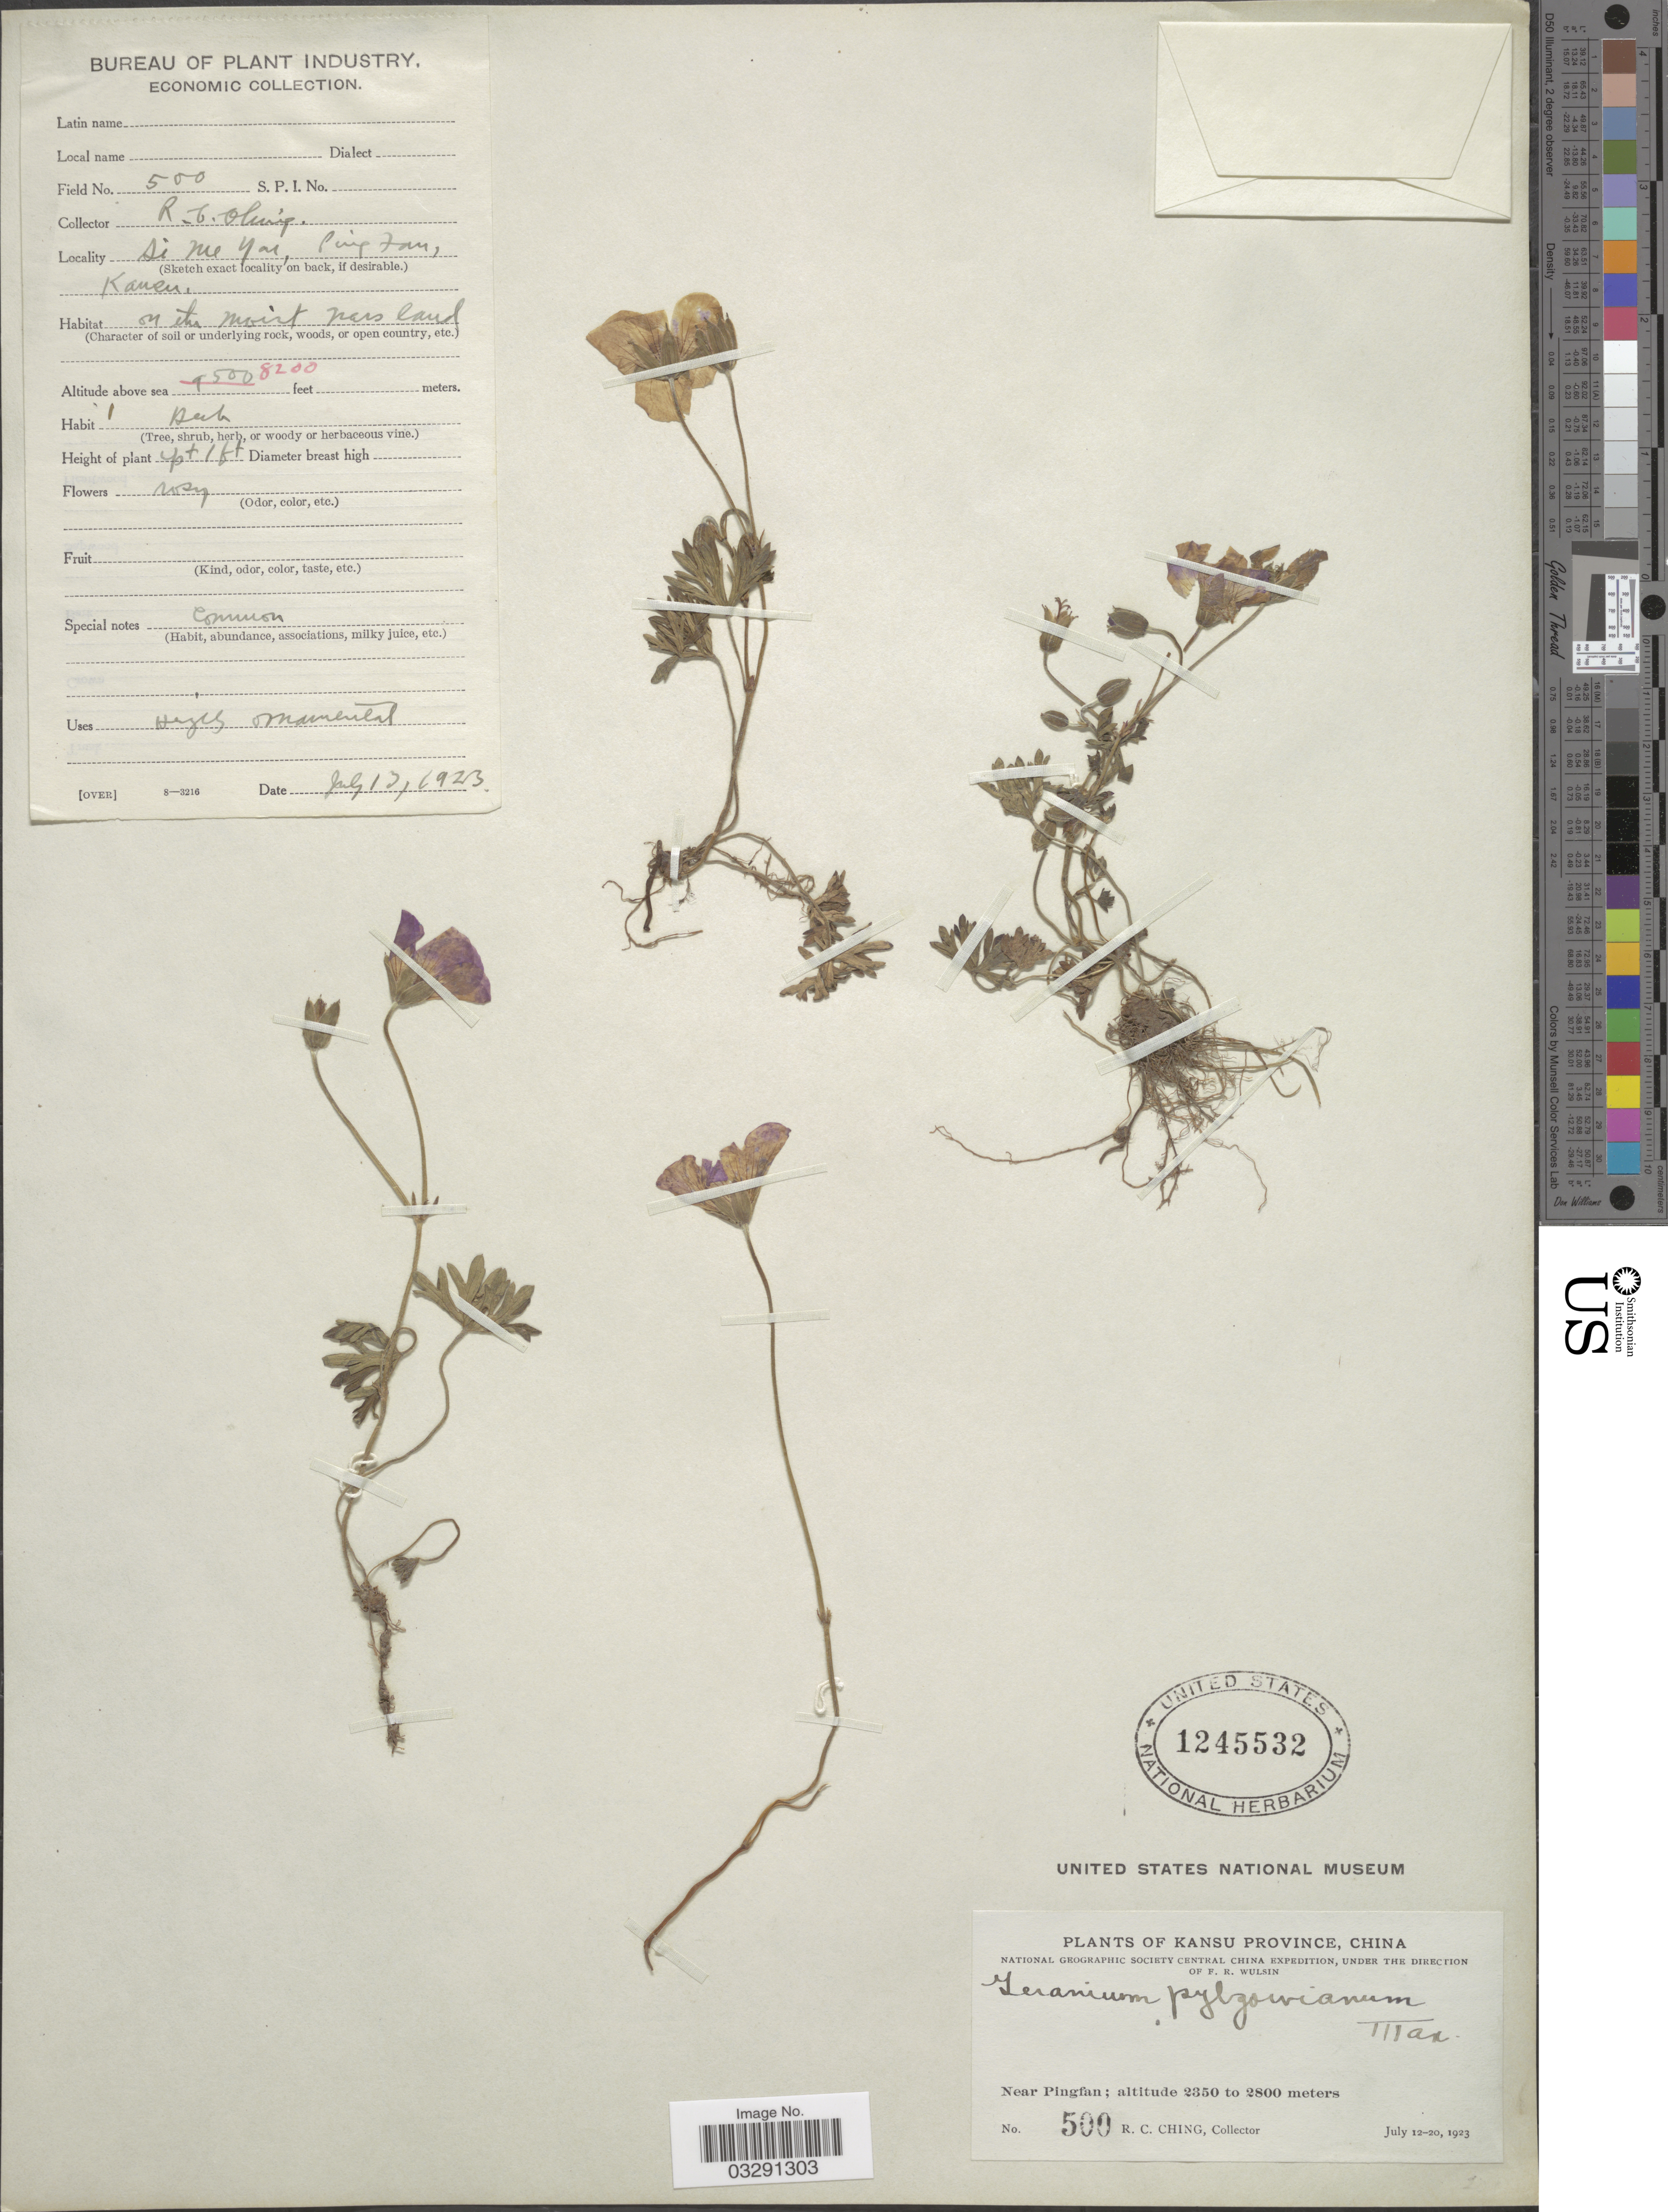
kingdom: Plantae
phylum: Tracheophyta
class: Magnoliopsida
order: Geraniales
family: Geraniaceae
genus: Geranium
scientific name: Geranium pylzowianum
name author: Maxim.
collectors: R. C. Ching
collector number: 500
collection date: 1923-07-12/1923-07-20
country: China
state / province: Gansu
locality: Kansu Province, Near Pingfan. Si Me Yan [interpreted].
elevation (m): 2499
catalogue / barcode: US 1245532